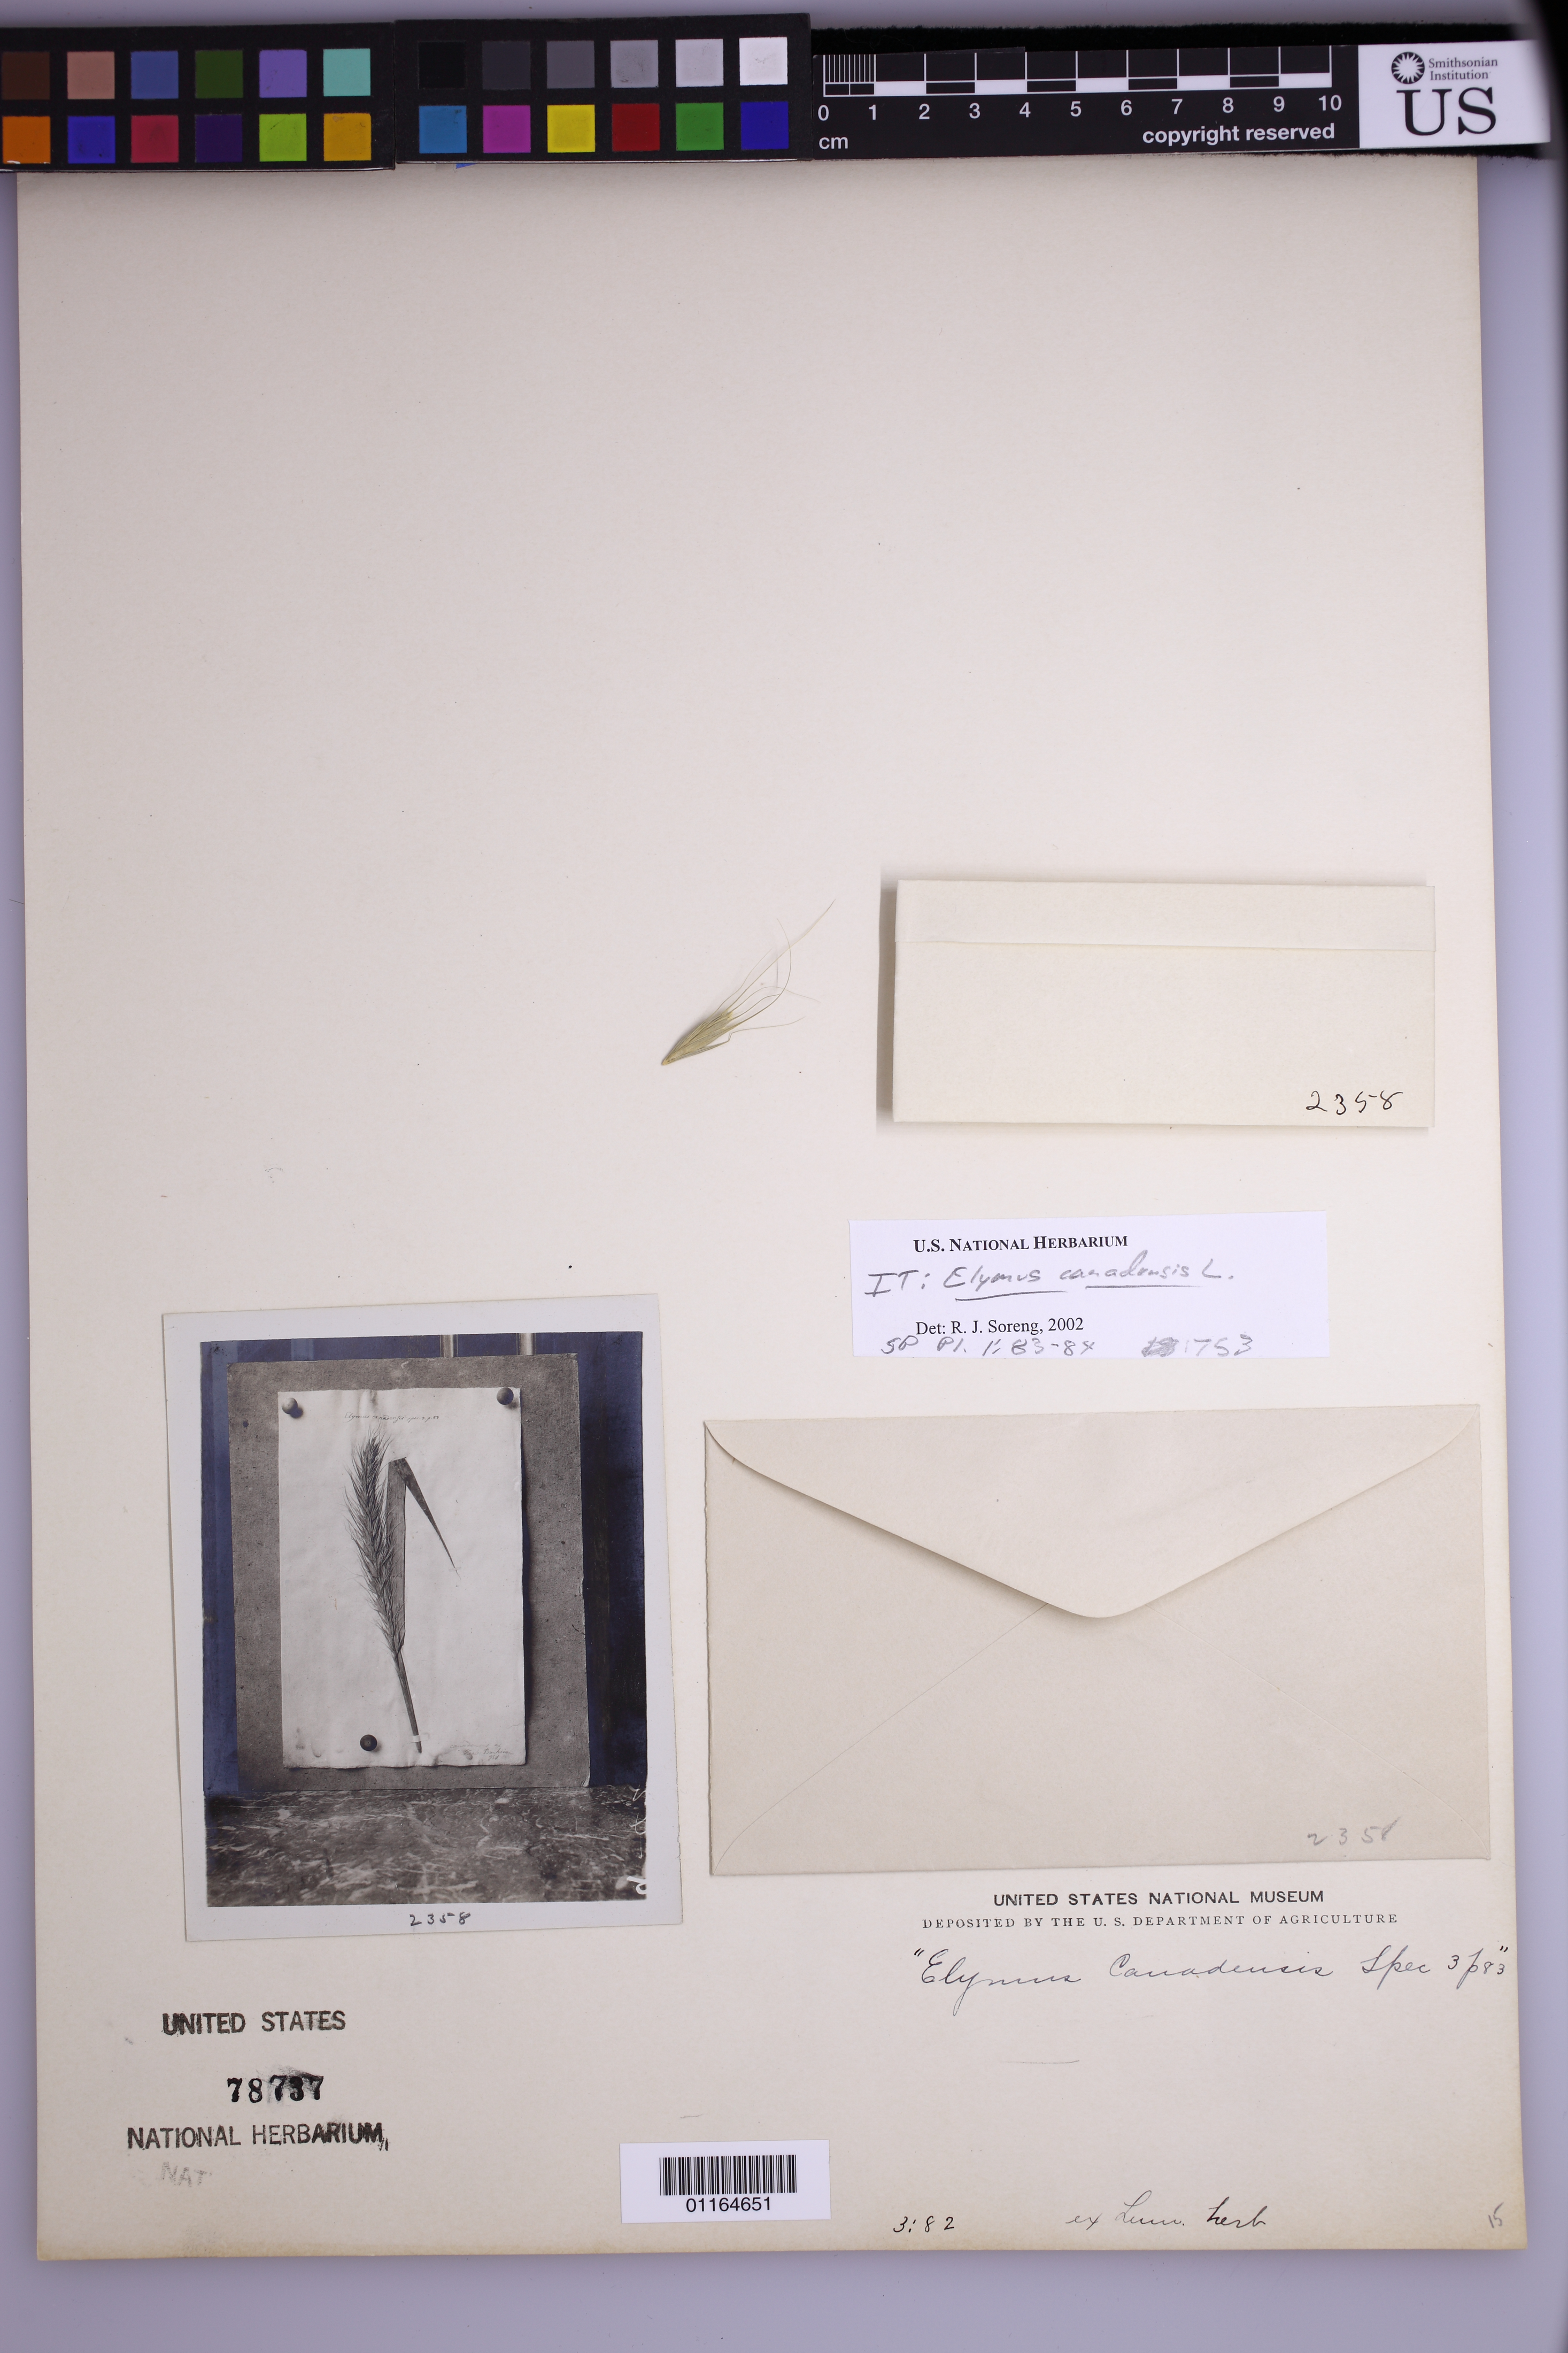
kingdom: Plantae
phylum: Tracheophyta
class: Liliopsida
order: Poales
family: Poaceae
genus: Elymus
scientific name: Elymus canadensis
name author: L.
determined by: Soreng, Robert J., Research Associate (BOT), Smithsonian Institution - National Museum of Natural History (UNITED STATES)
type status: Type Collection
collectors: ex herb. Linn.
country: Canada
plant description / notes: Photograph and fragmentary material of type specimen ex herb. Linn.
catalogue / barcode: US 78737